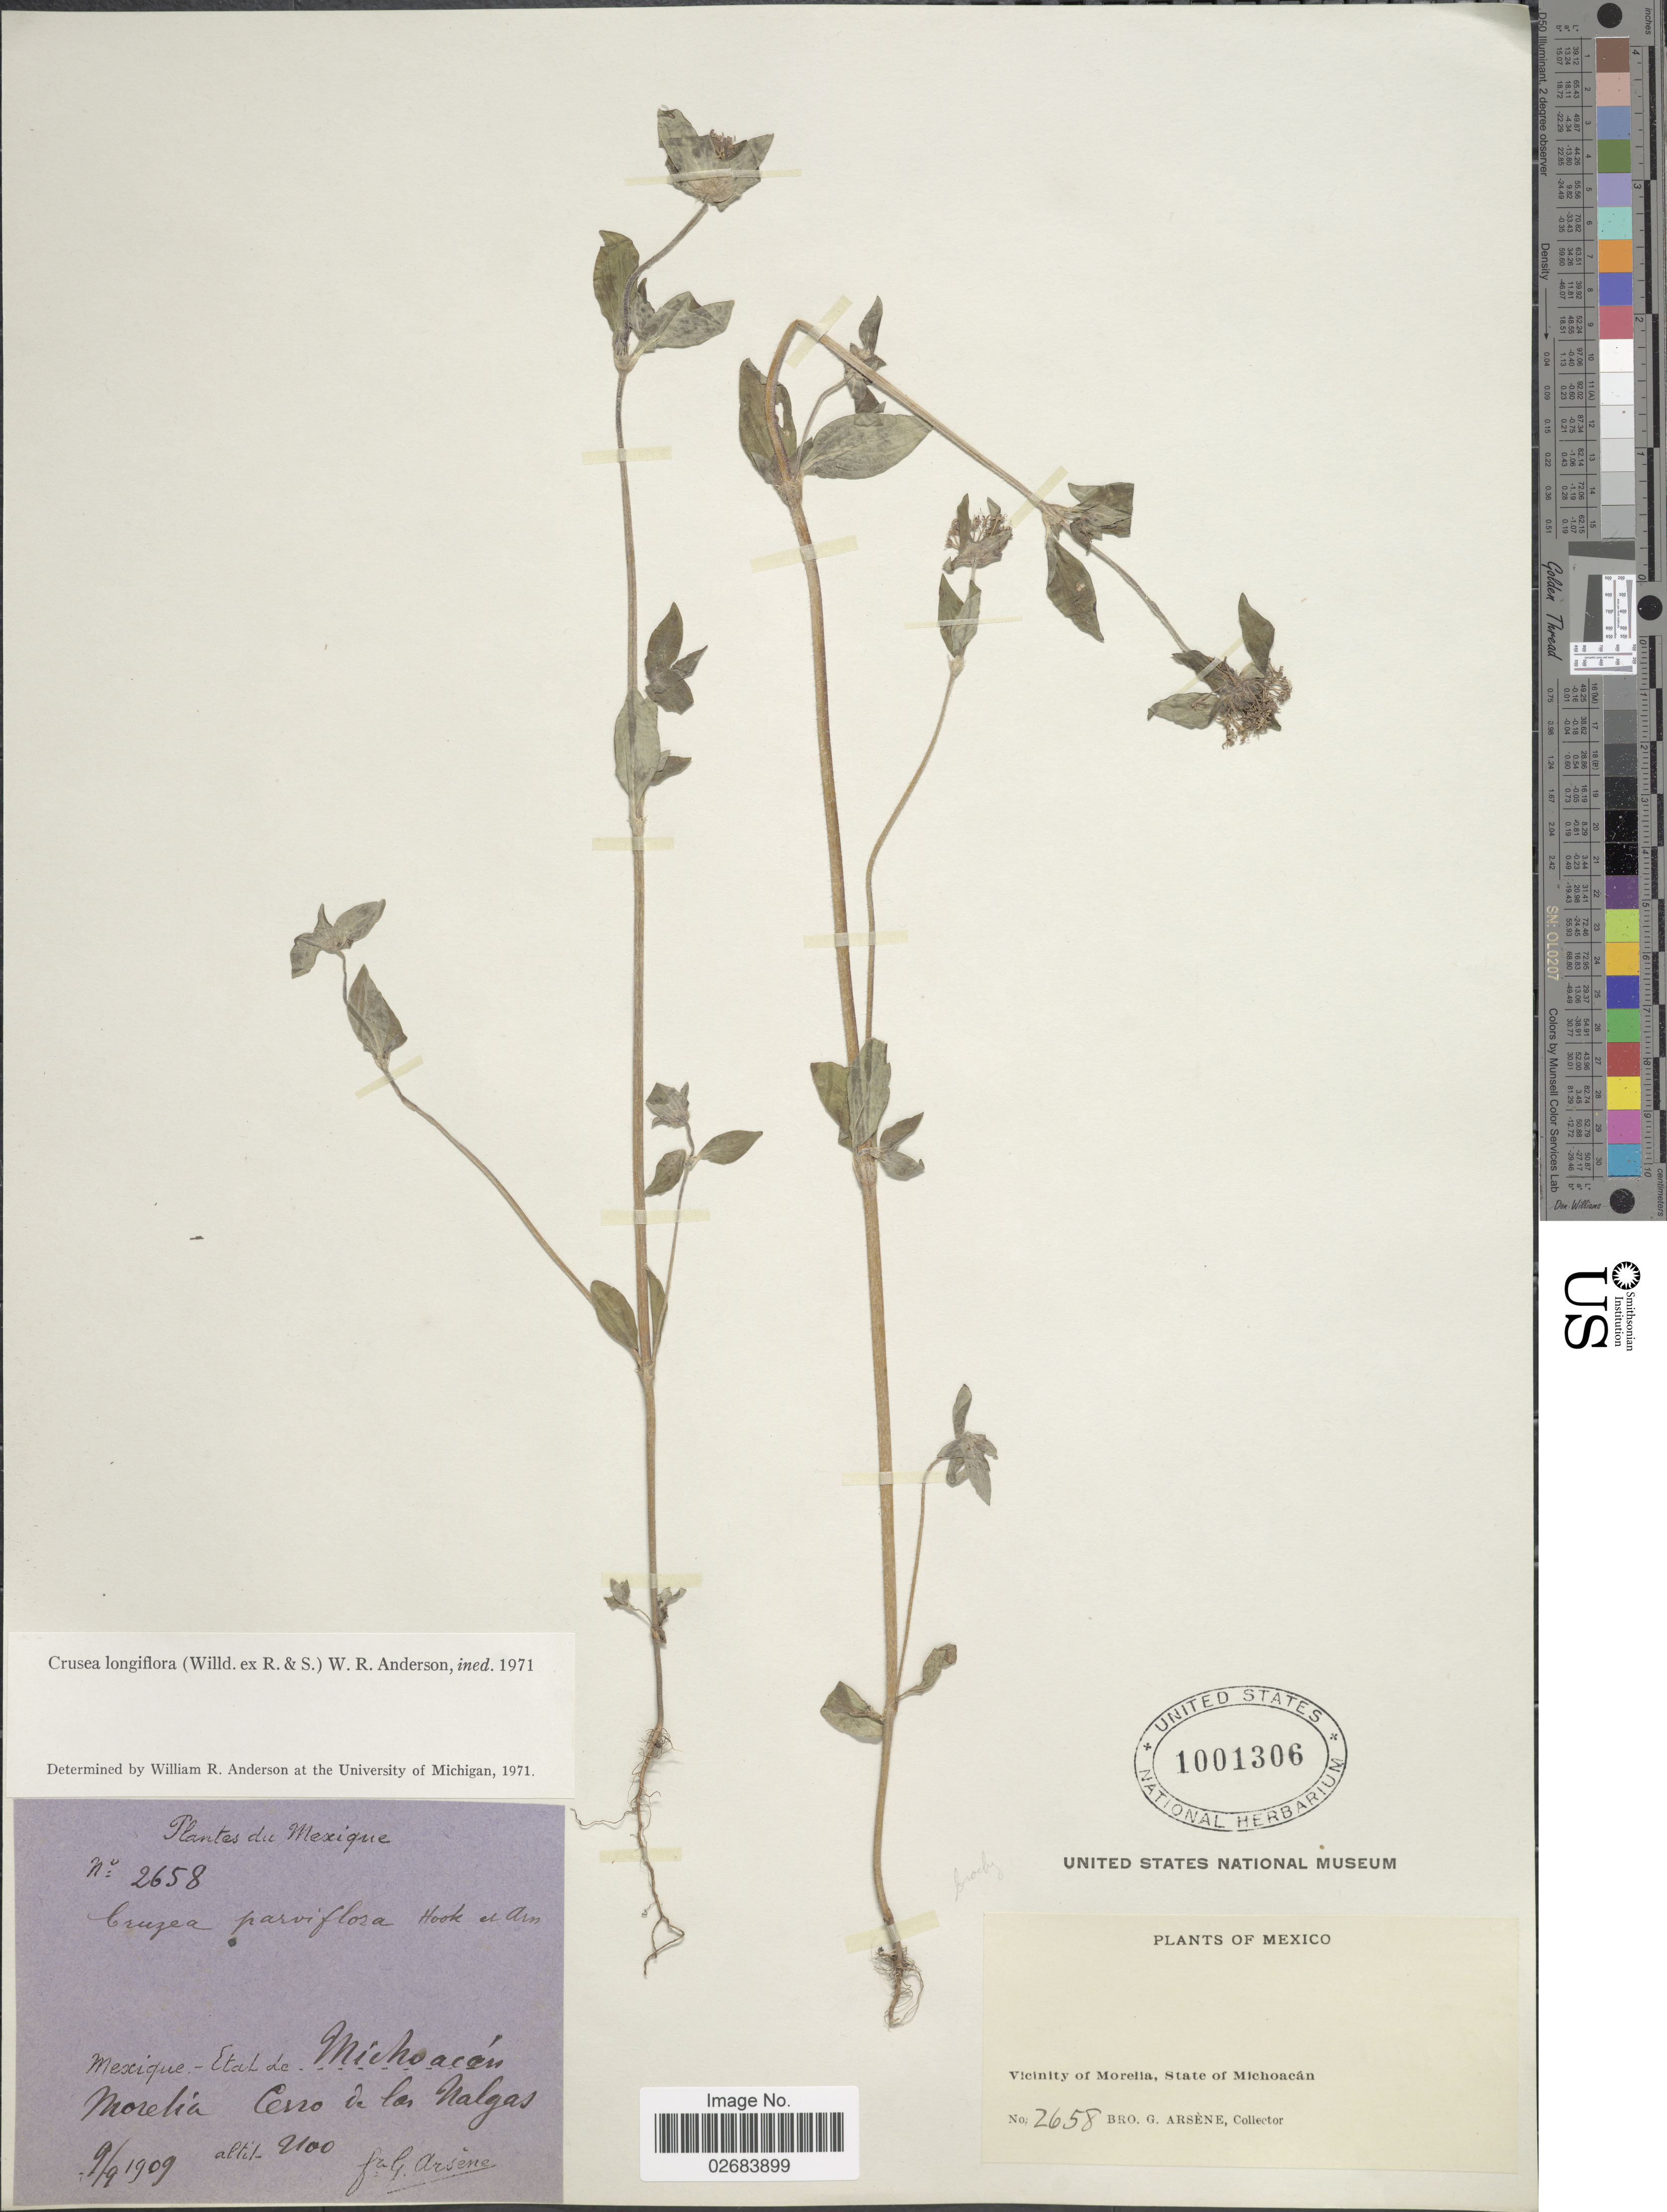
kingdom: Plantae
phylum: Tracheophyta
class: Magnoliopsida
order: Gentianales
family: Rubiaceae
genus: Crusea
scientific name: Crusea longiflora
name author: (Willd. ex Roem. & Schult.) W.R. Anderson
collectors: Bro. G. Arsène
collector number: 2658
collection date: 1909-09-09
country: Mexico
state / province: Michoacán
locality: Cerro de las Nalgas, Vicinity of Morelia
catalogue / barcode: US 1001306